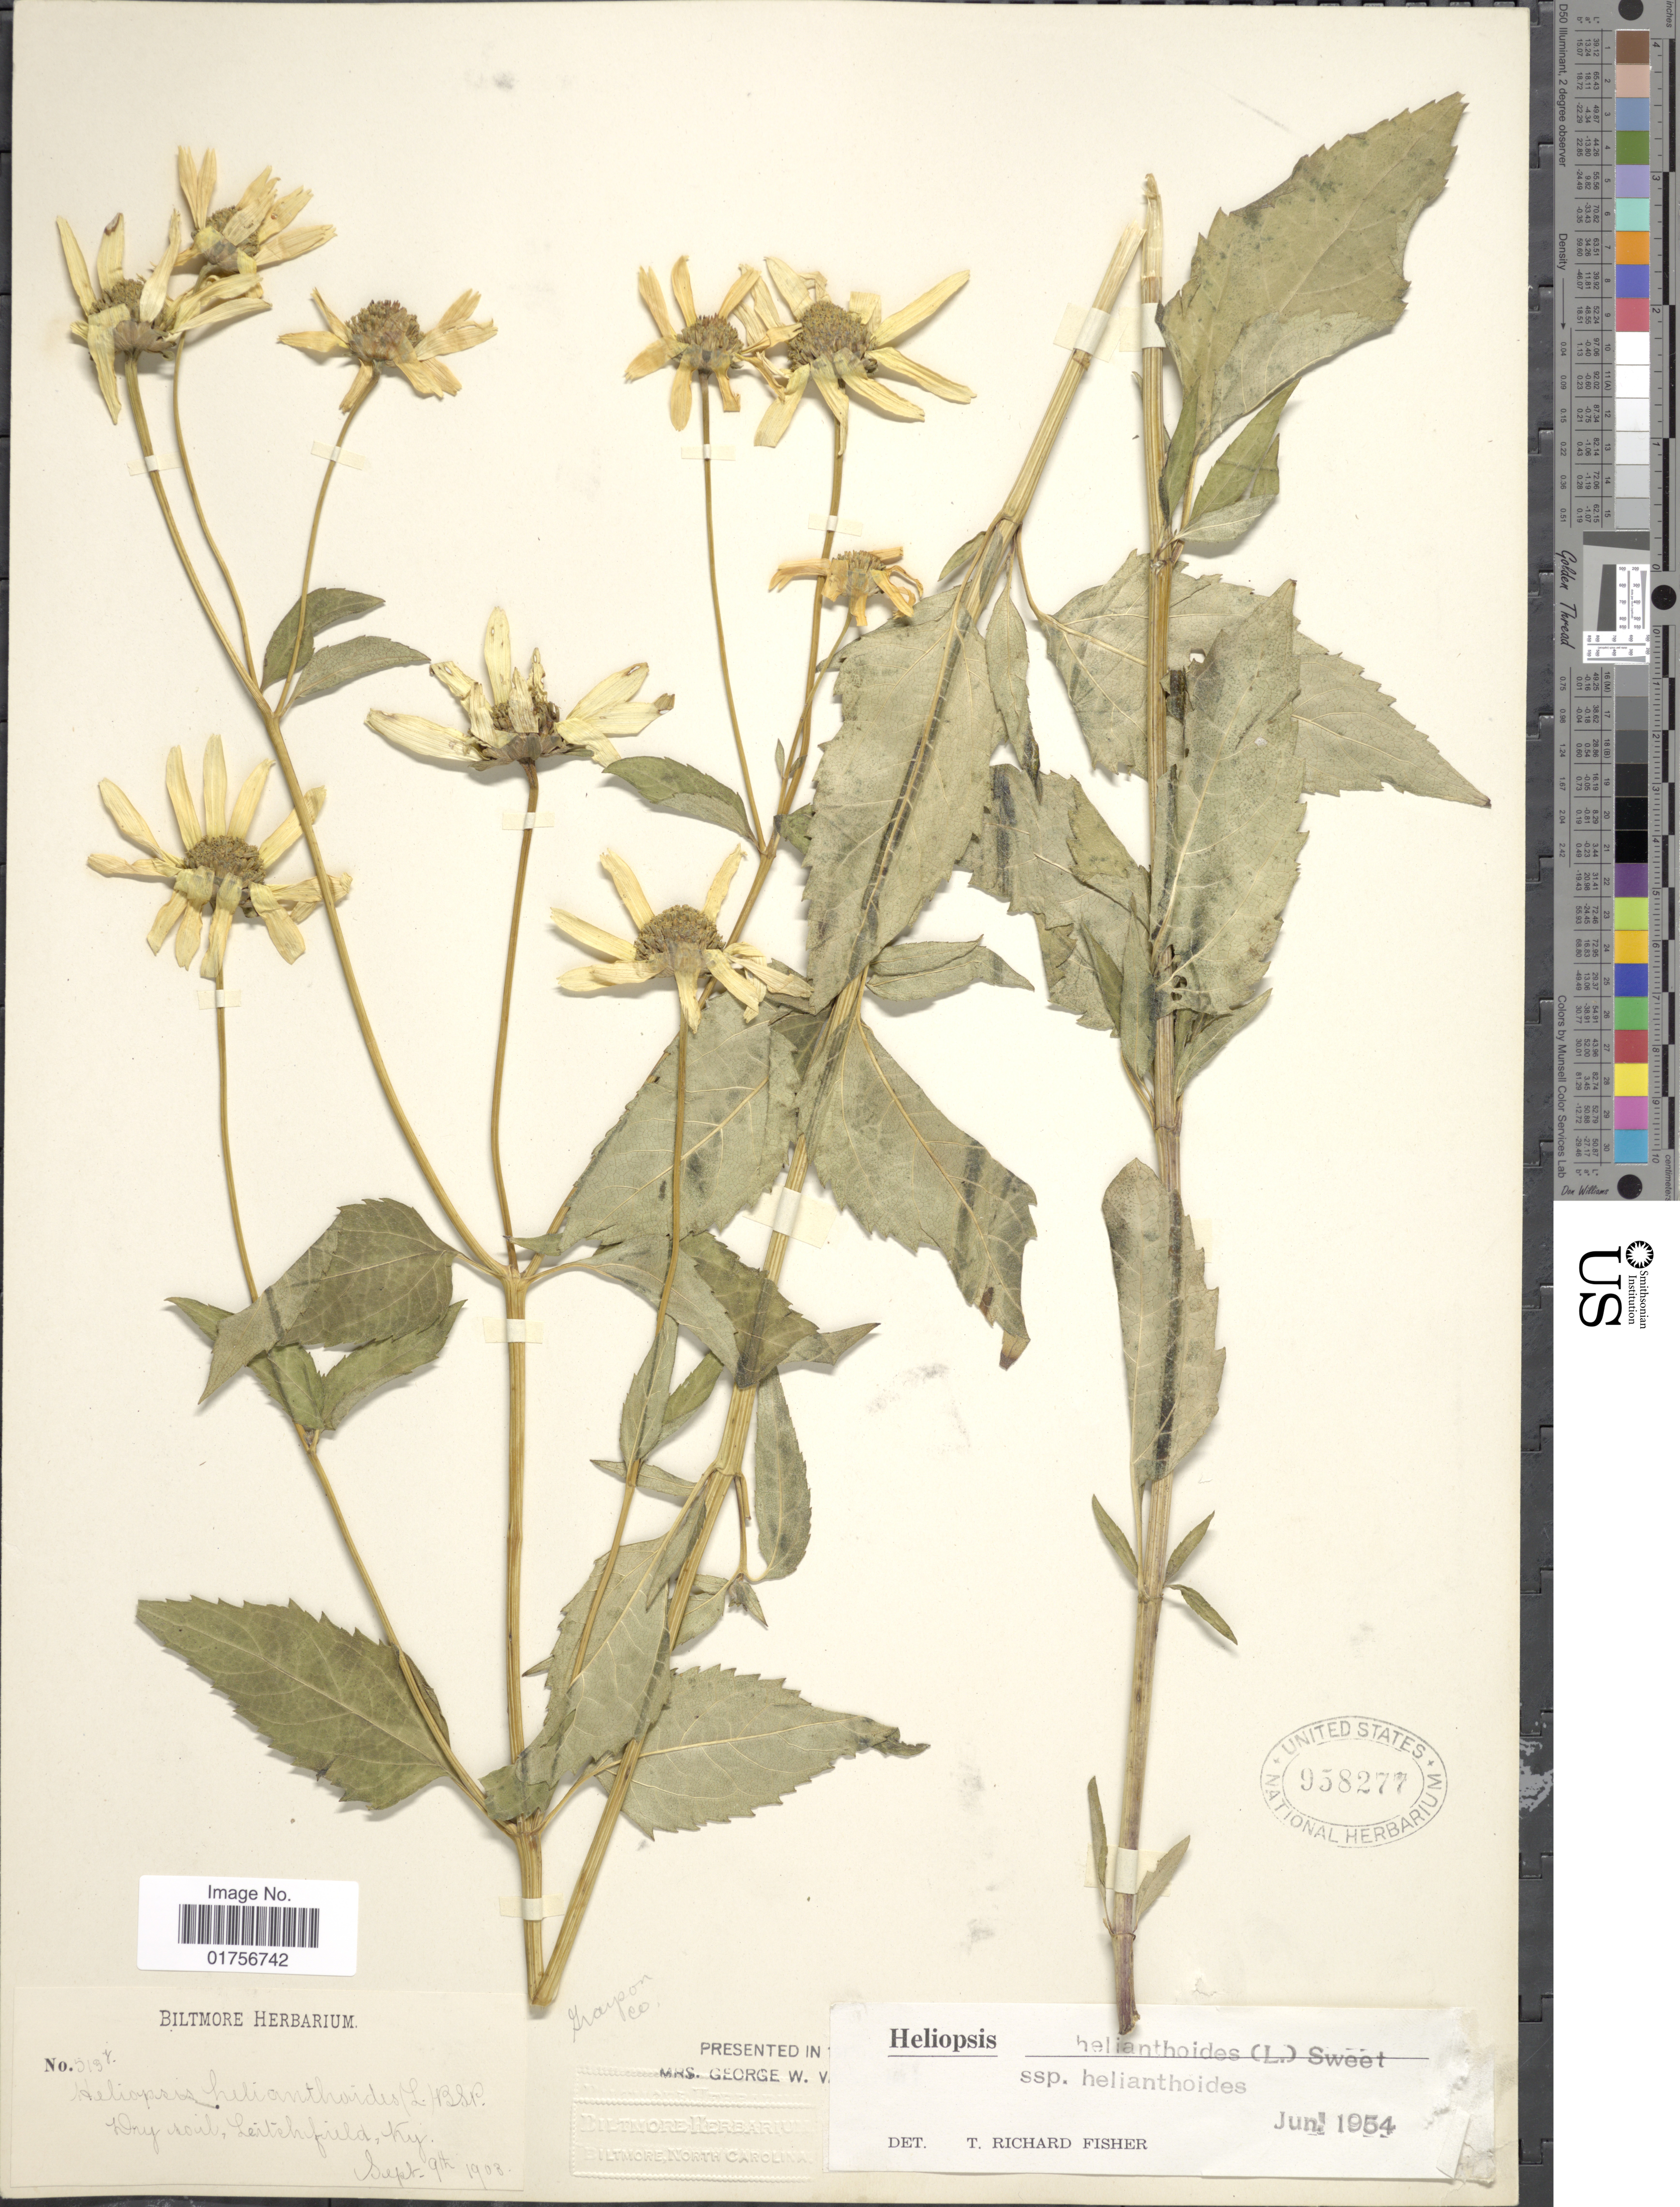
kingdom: Plantae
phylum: Tracheophyta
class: Magnoliopsida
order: Asterales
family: Asteraceae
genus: Heliopsis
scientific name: Heliopsis helianthoides subsp. helianthoides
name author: (L.) Sweet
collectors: ex herb. Biltmore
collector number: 513j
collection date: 1903-09-09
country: United States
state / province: Kentucky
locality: Dry soil, Leitchfield, Ky.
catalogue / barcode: US 958277